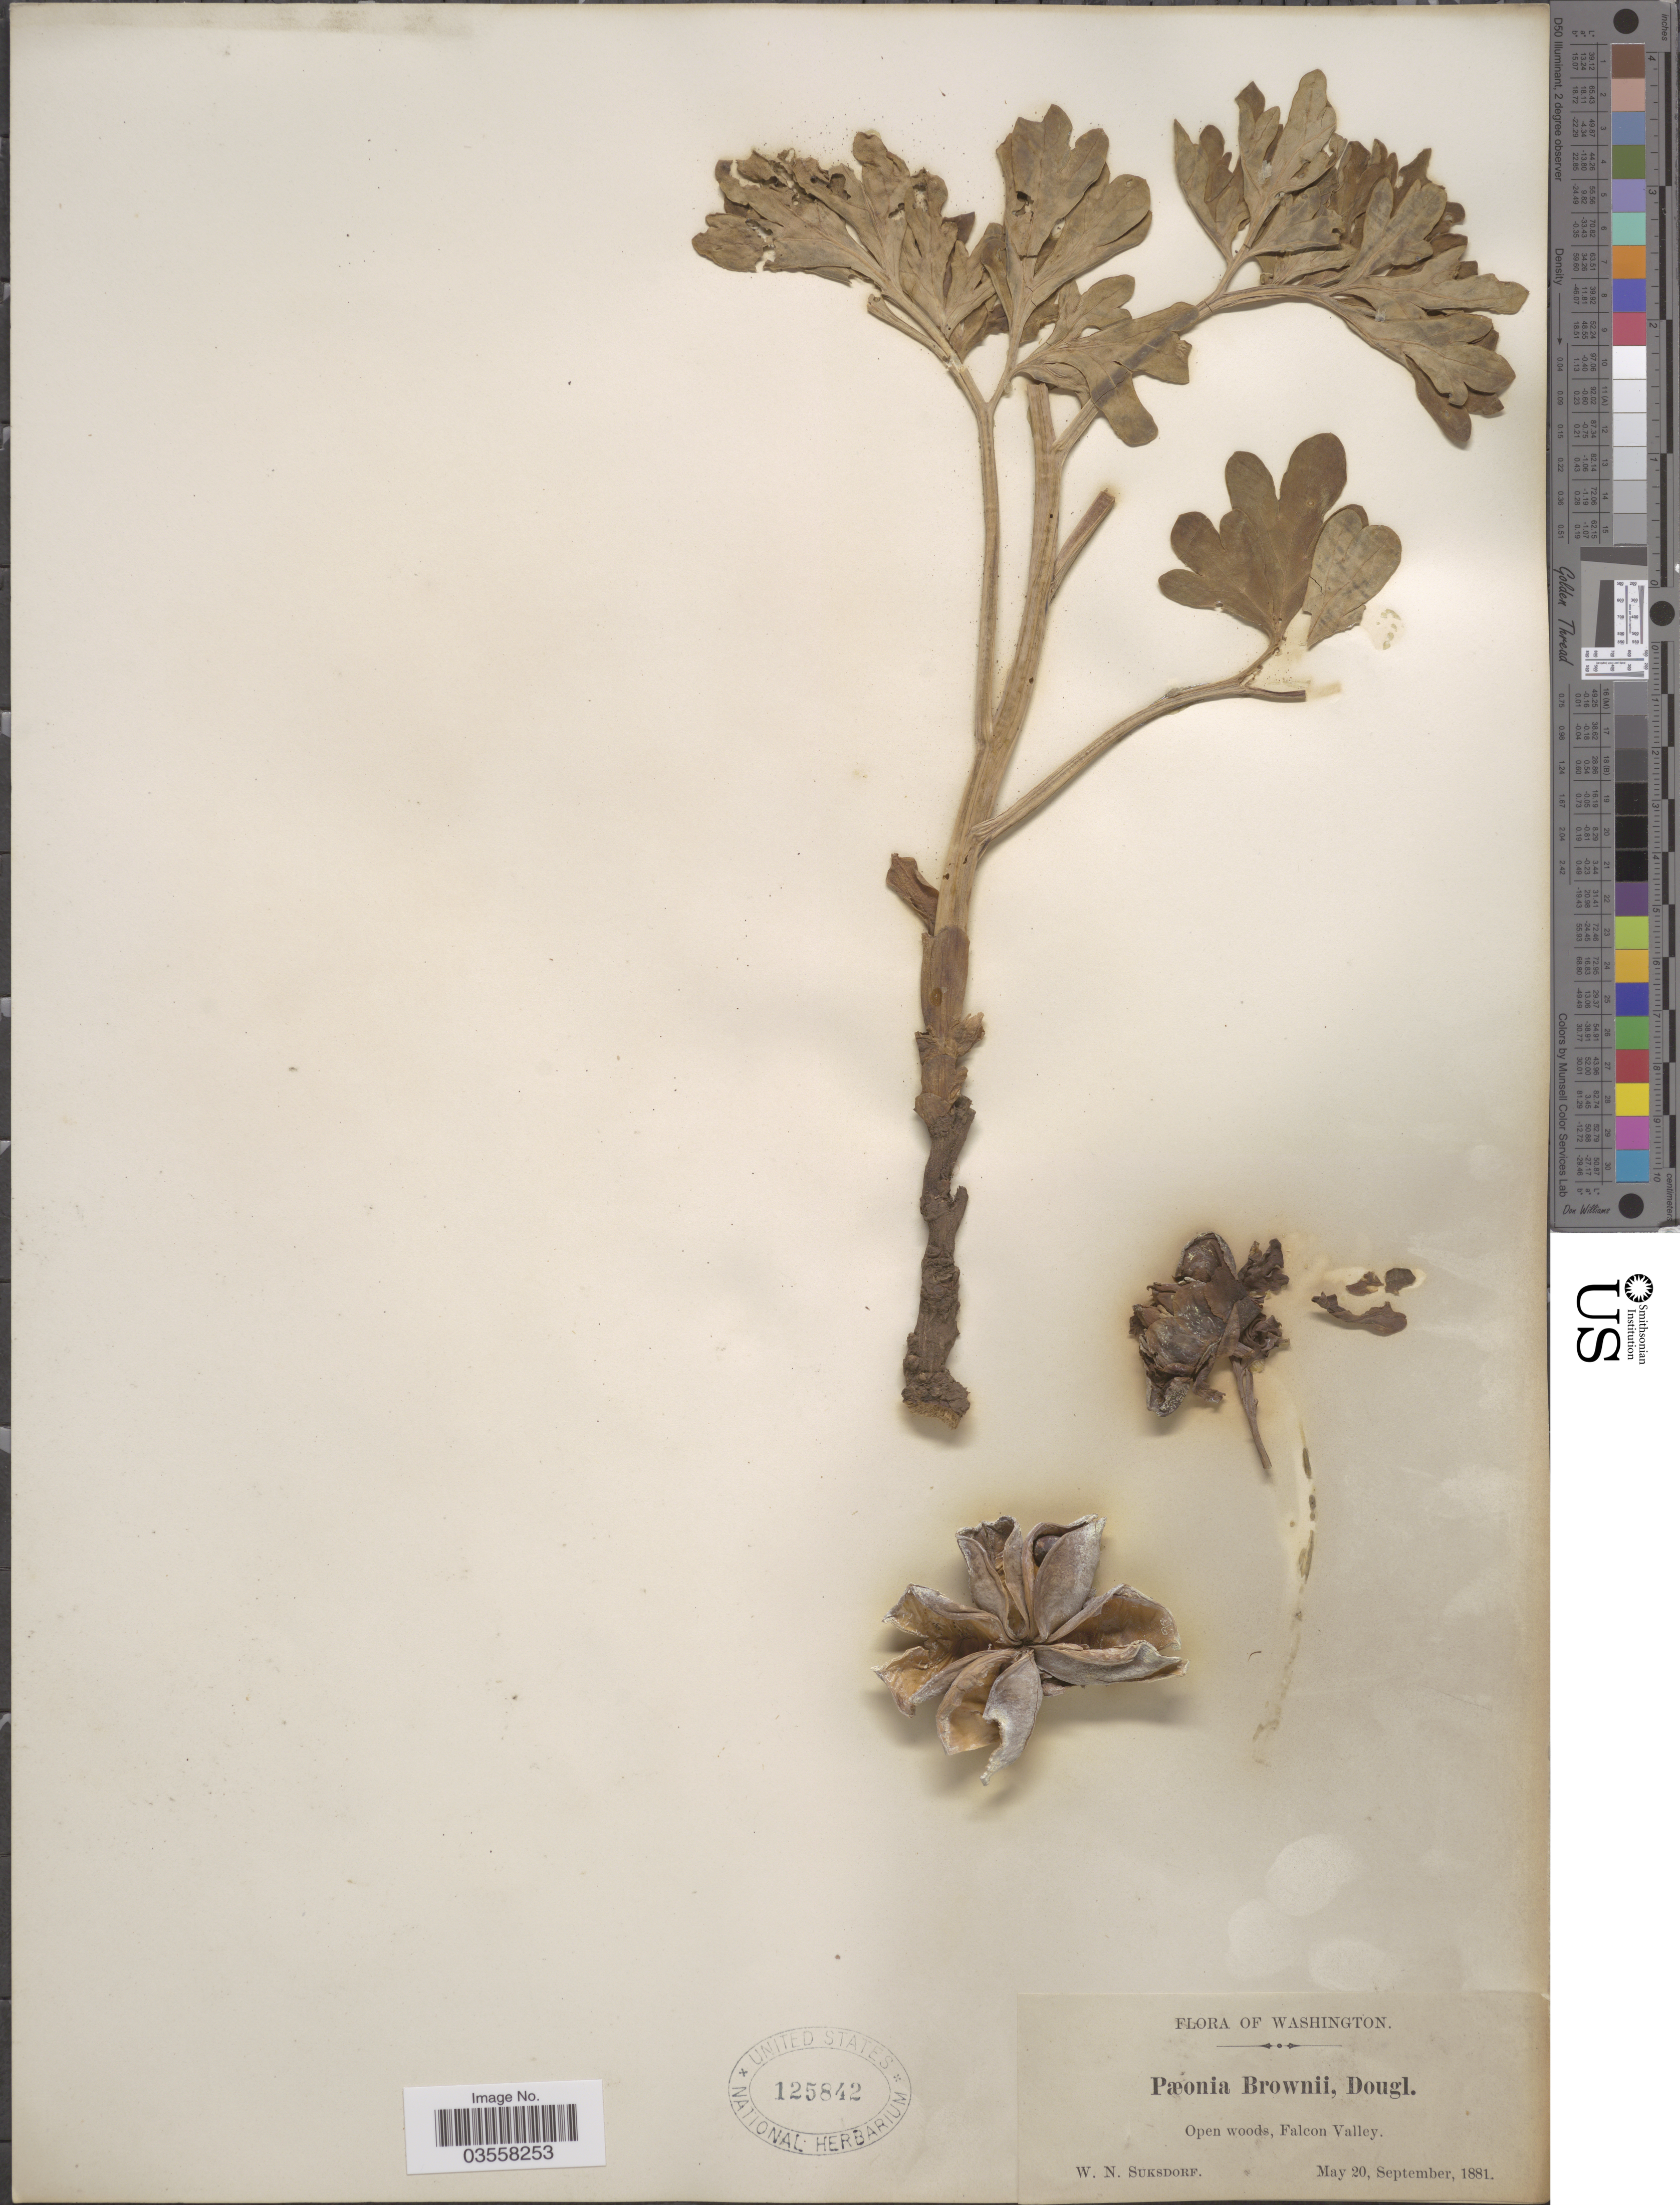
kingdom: Plantae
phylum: Tracheophyta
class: Magnoliopsida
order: Saxifragales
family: Paeoniaceae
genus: Paeonia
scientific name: Paeonia brownii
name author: Douglas ex Hook.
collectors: W. N. Suksdorf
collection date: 1881-05-20/1881-09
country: United States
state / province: Washington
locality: Open woods, Falcon Valley.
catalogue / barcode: US 125842